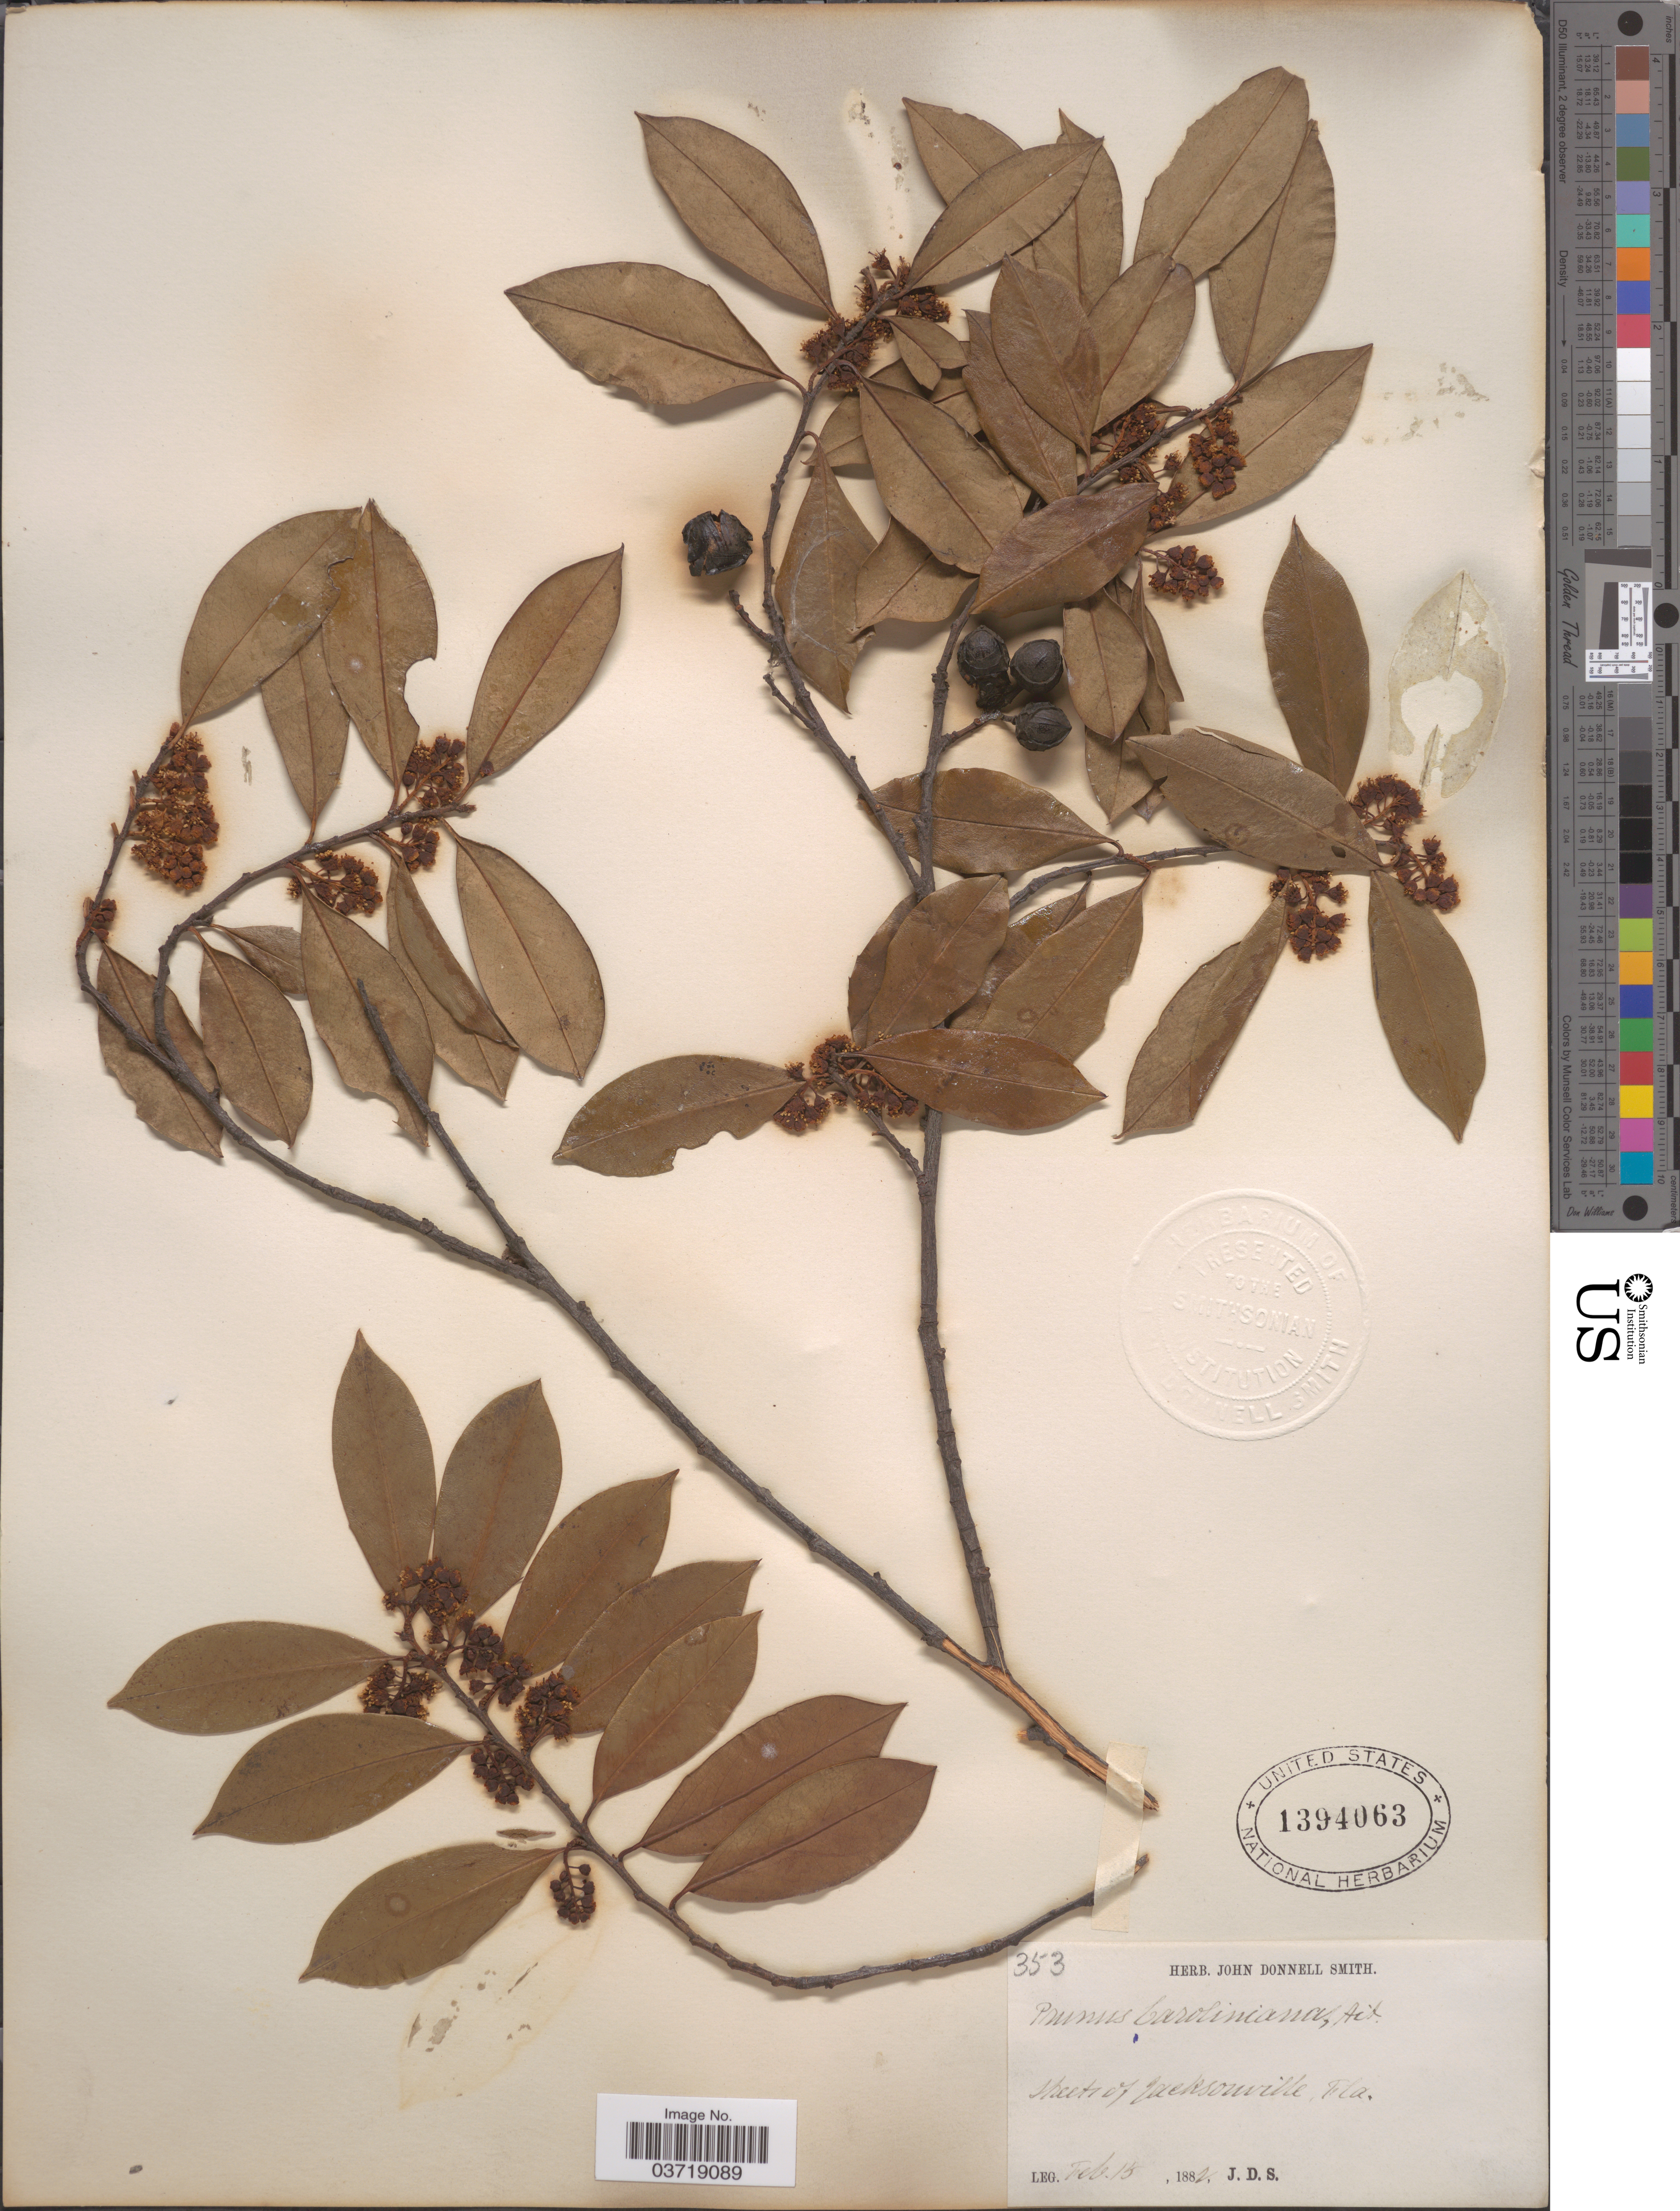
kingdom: Plantae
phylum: Tracheophyta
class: Magnoliopsida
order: Rosales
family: Rosaceae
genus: Prunus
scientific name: Prunus caroliniana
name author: (Mill.) Aiton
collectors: J. Donnell Smith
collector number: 353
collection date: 1882-02-15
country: United States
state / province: Florida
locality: Sheets of Jacksonville.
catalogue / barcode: US 1394063